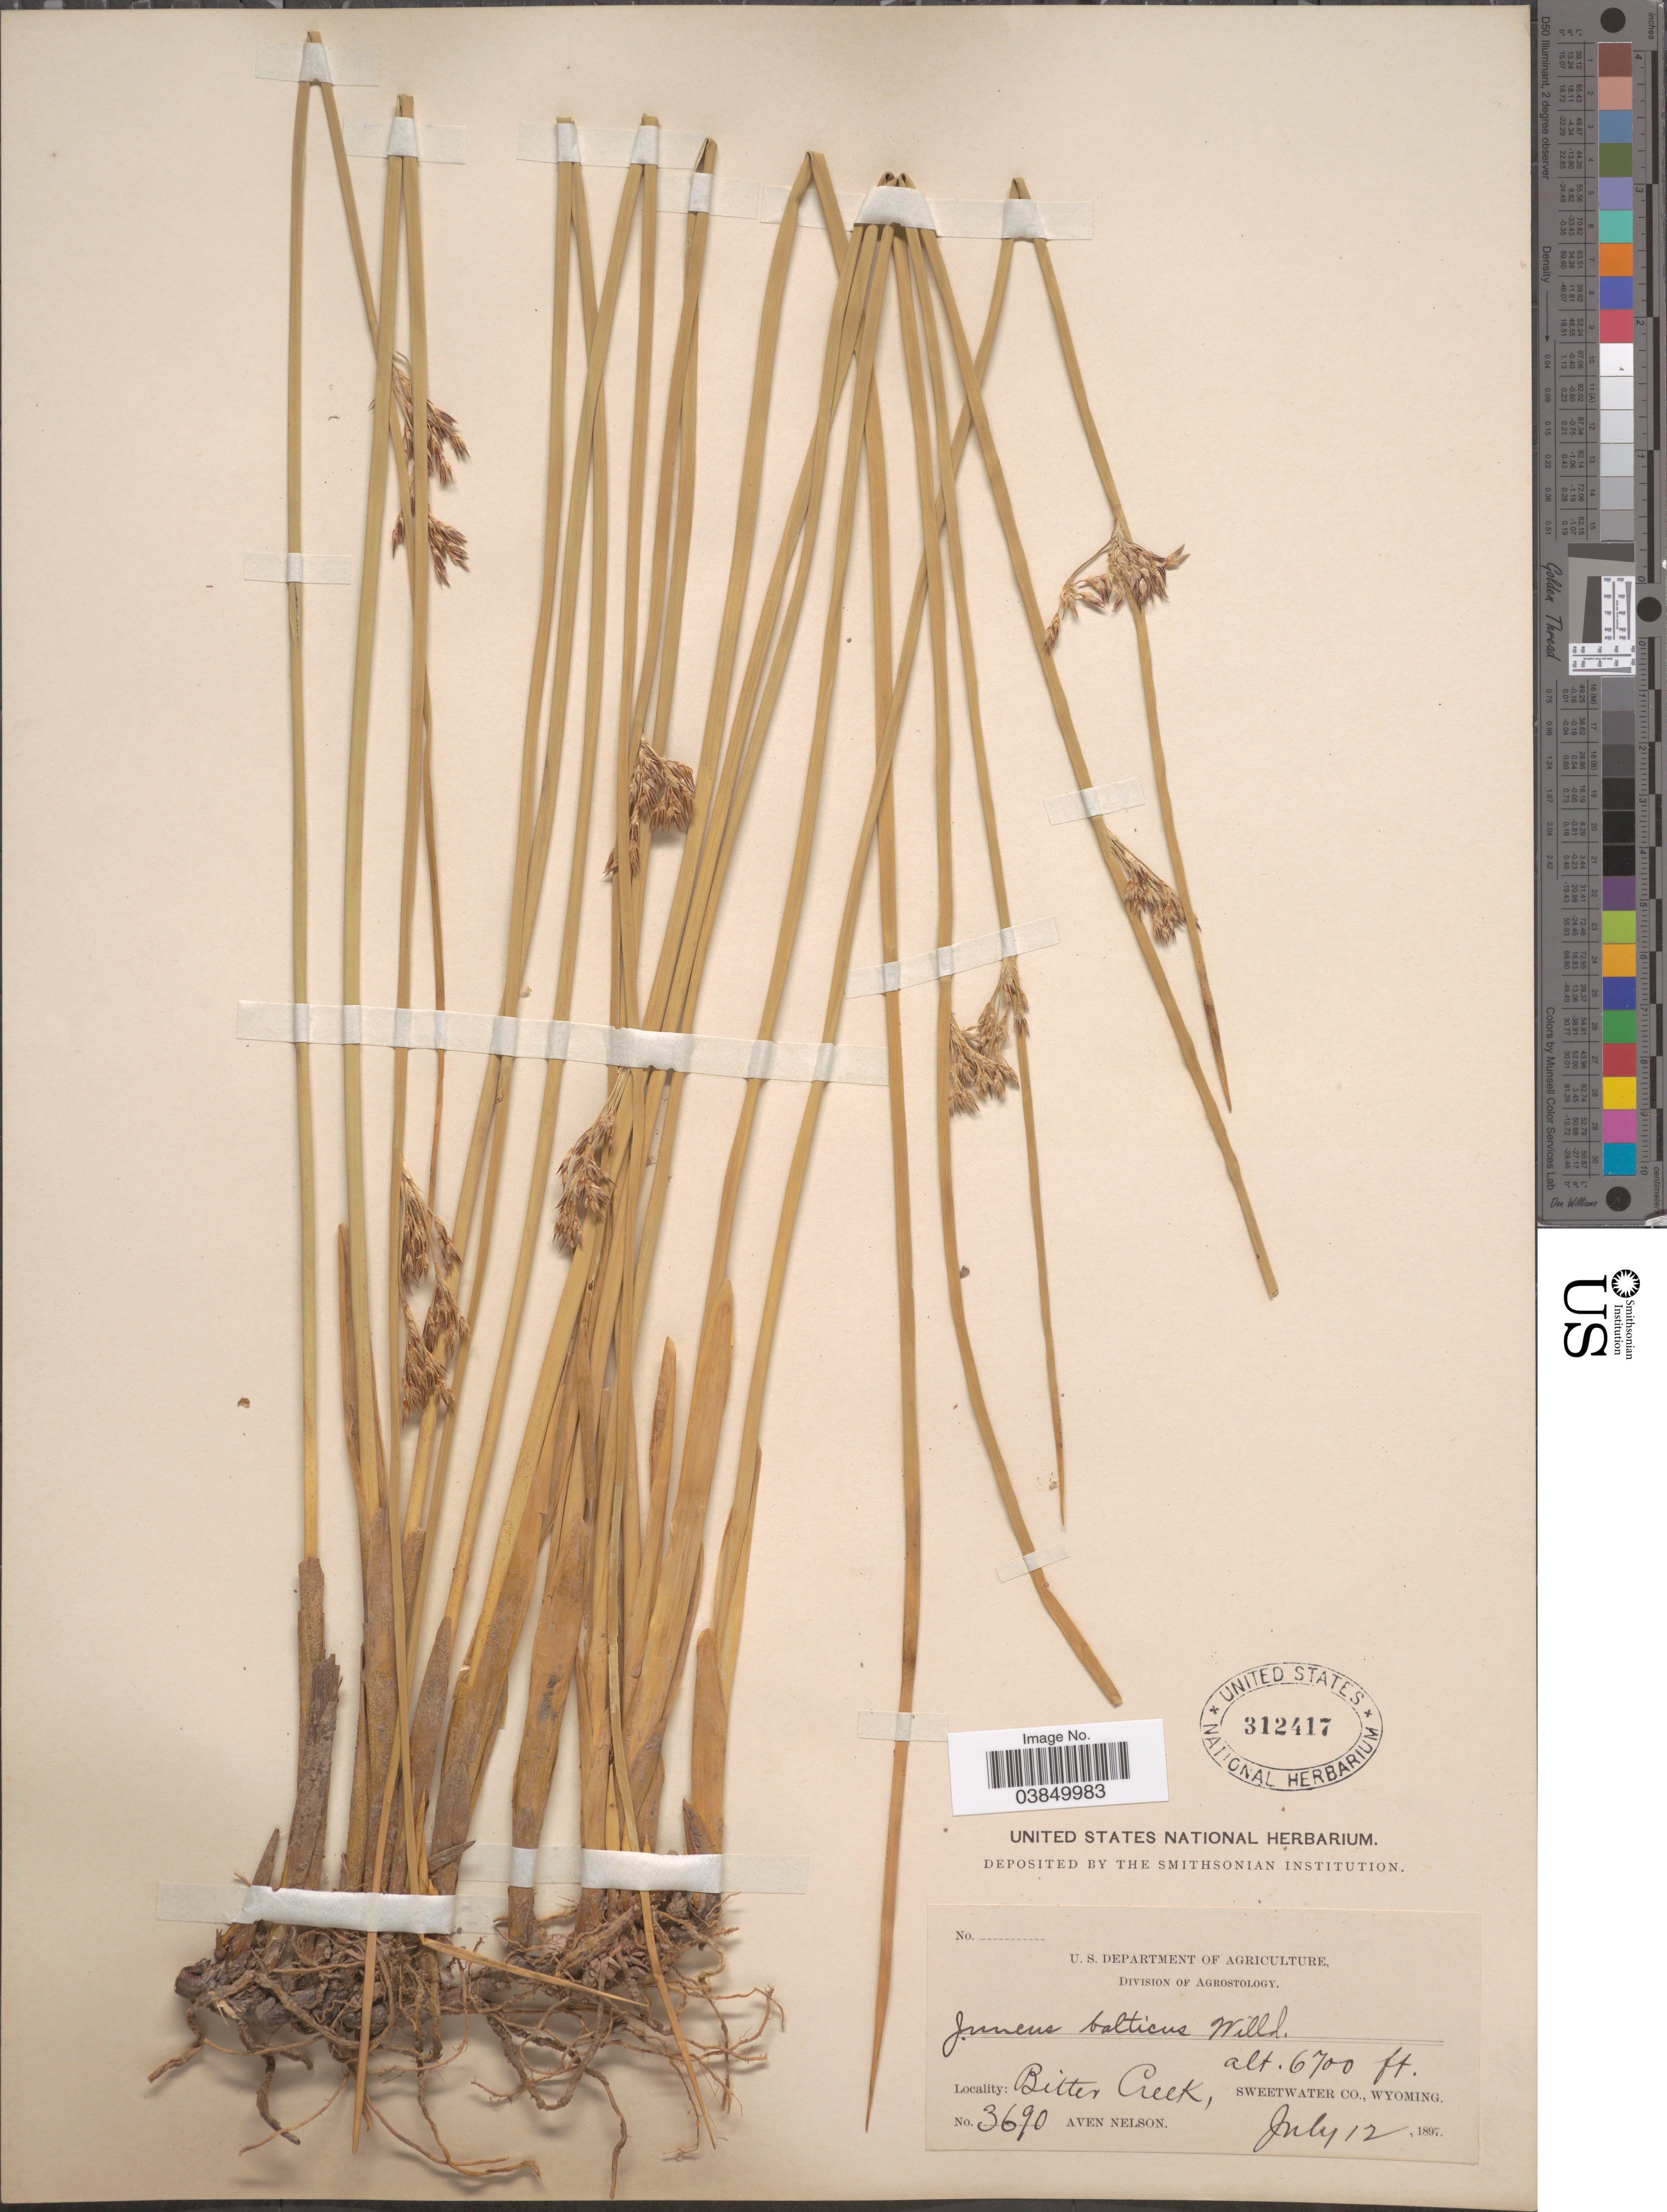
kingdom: Plantae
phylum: Tracheophyta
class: Liliopsida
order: Poales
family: Juncaceae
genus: Juncus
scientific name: Juncus balticus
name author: Willd.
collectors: A. Nelson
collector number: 3690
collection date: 1897-07-12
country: United States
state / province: Wyoming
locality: Bitter Creek, Sweetwater Co.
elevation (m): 2042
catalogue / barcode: US 312417